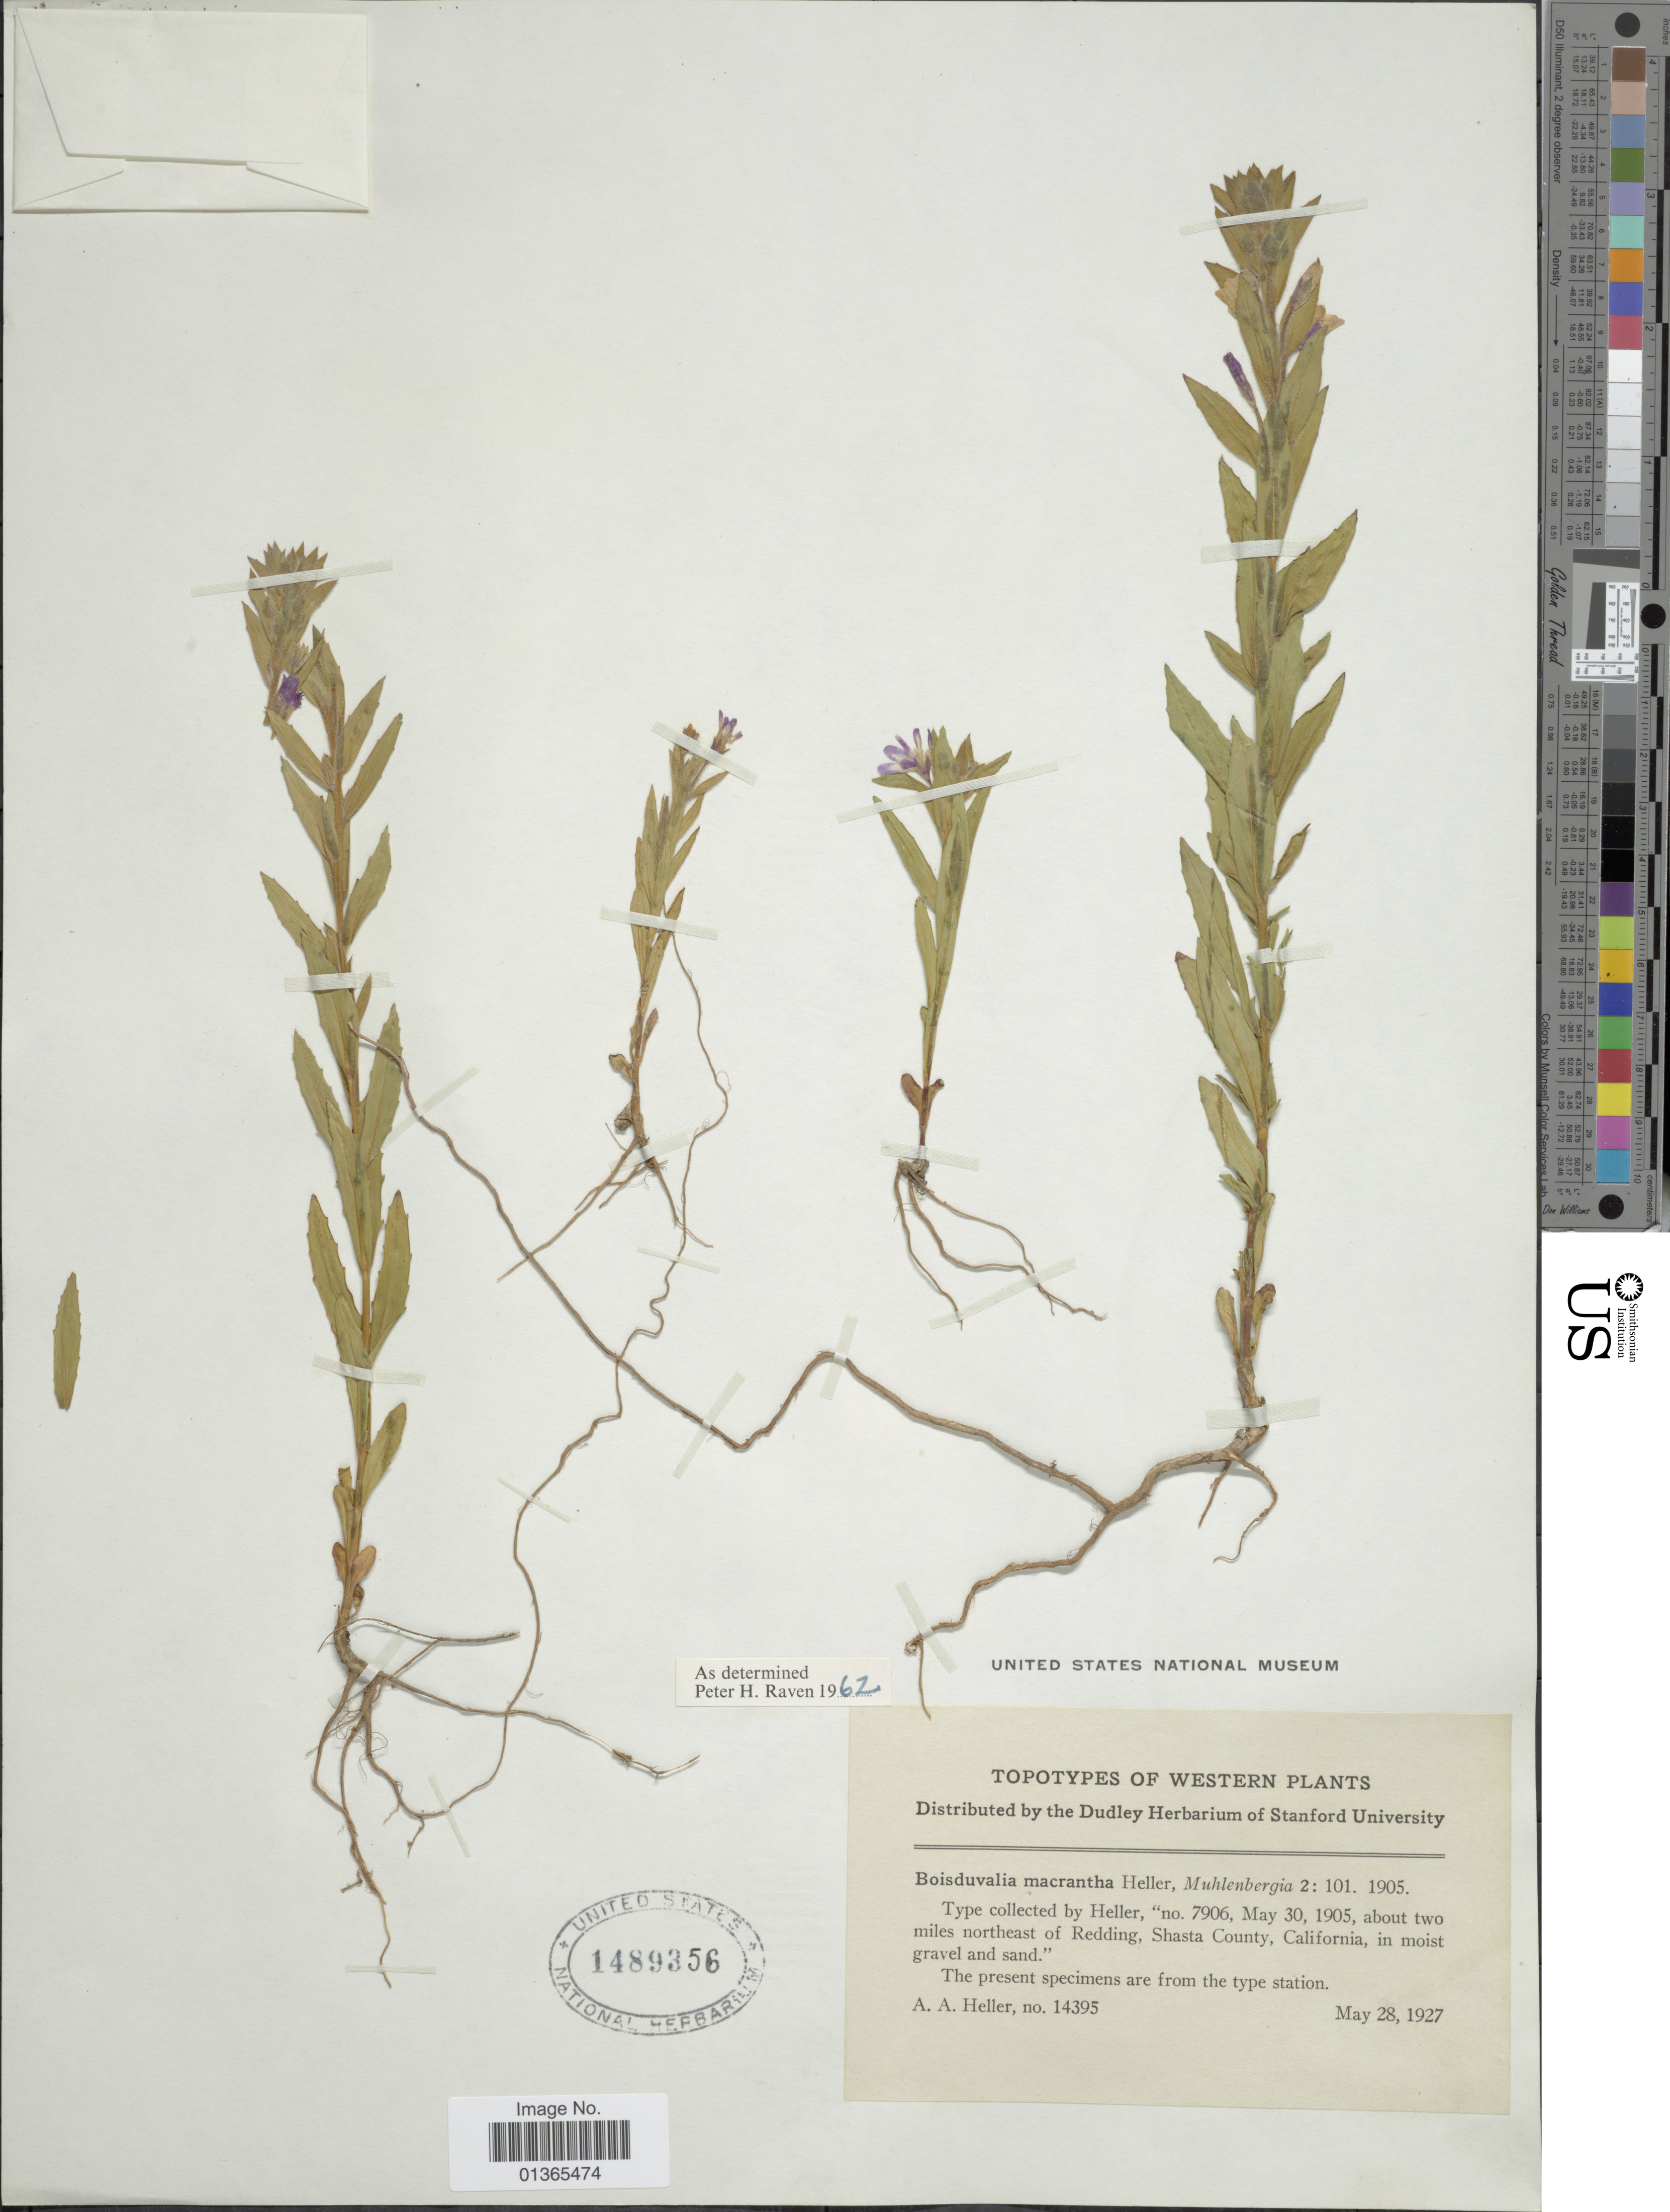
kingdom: Plantae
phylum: Tracheophyta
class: Magnoliopsida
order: Myrtales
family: Onagraceae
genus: Epilobium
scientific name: Epilobium pallidum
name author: (Eastw.) Hoch & P.H. Raven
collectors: A. A. Heller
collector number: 14395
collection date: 1927-05-28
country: United States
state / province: California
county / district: Shasta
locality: About two miles northeast of Redding, Shasta County.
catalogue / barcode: US 1489356